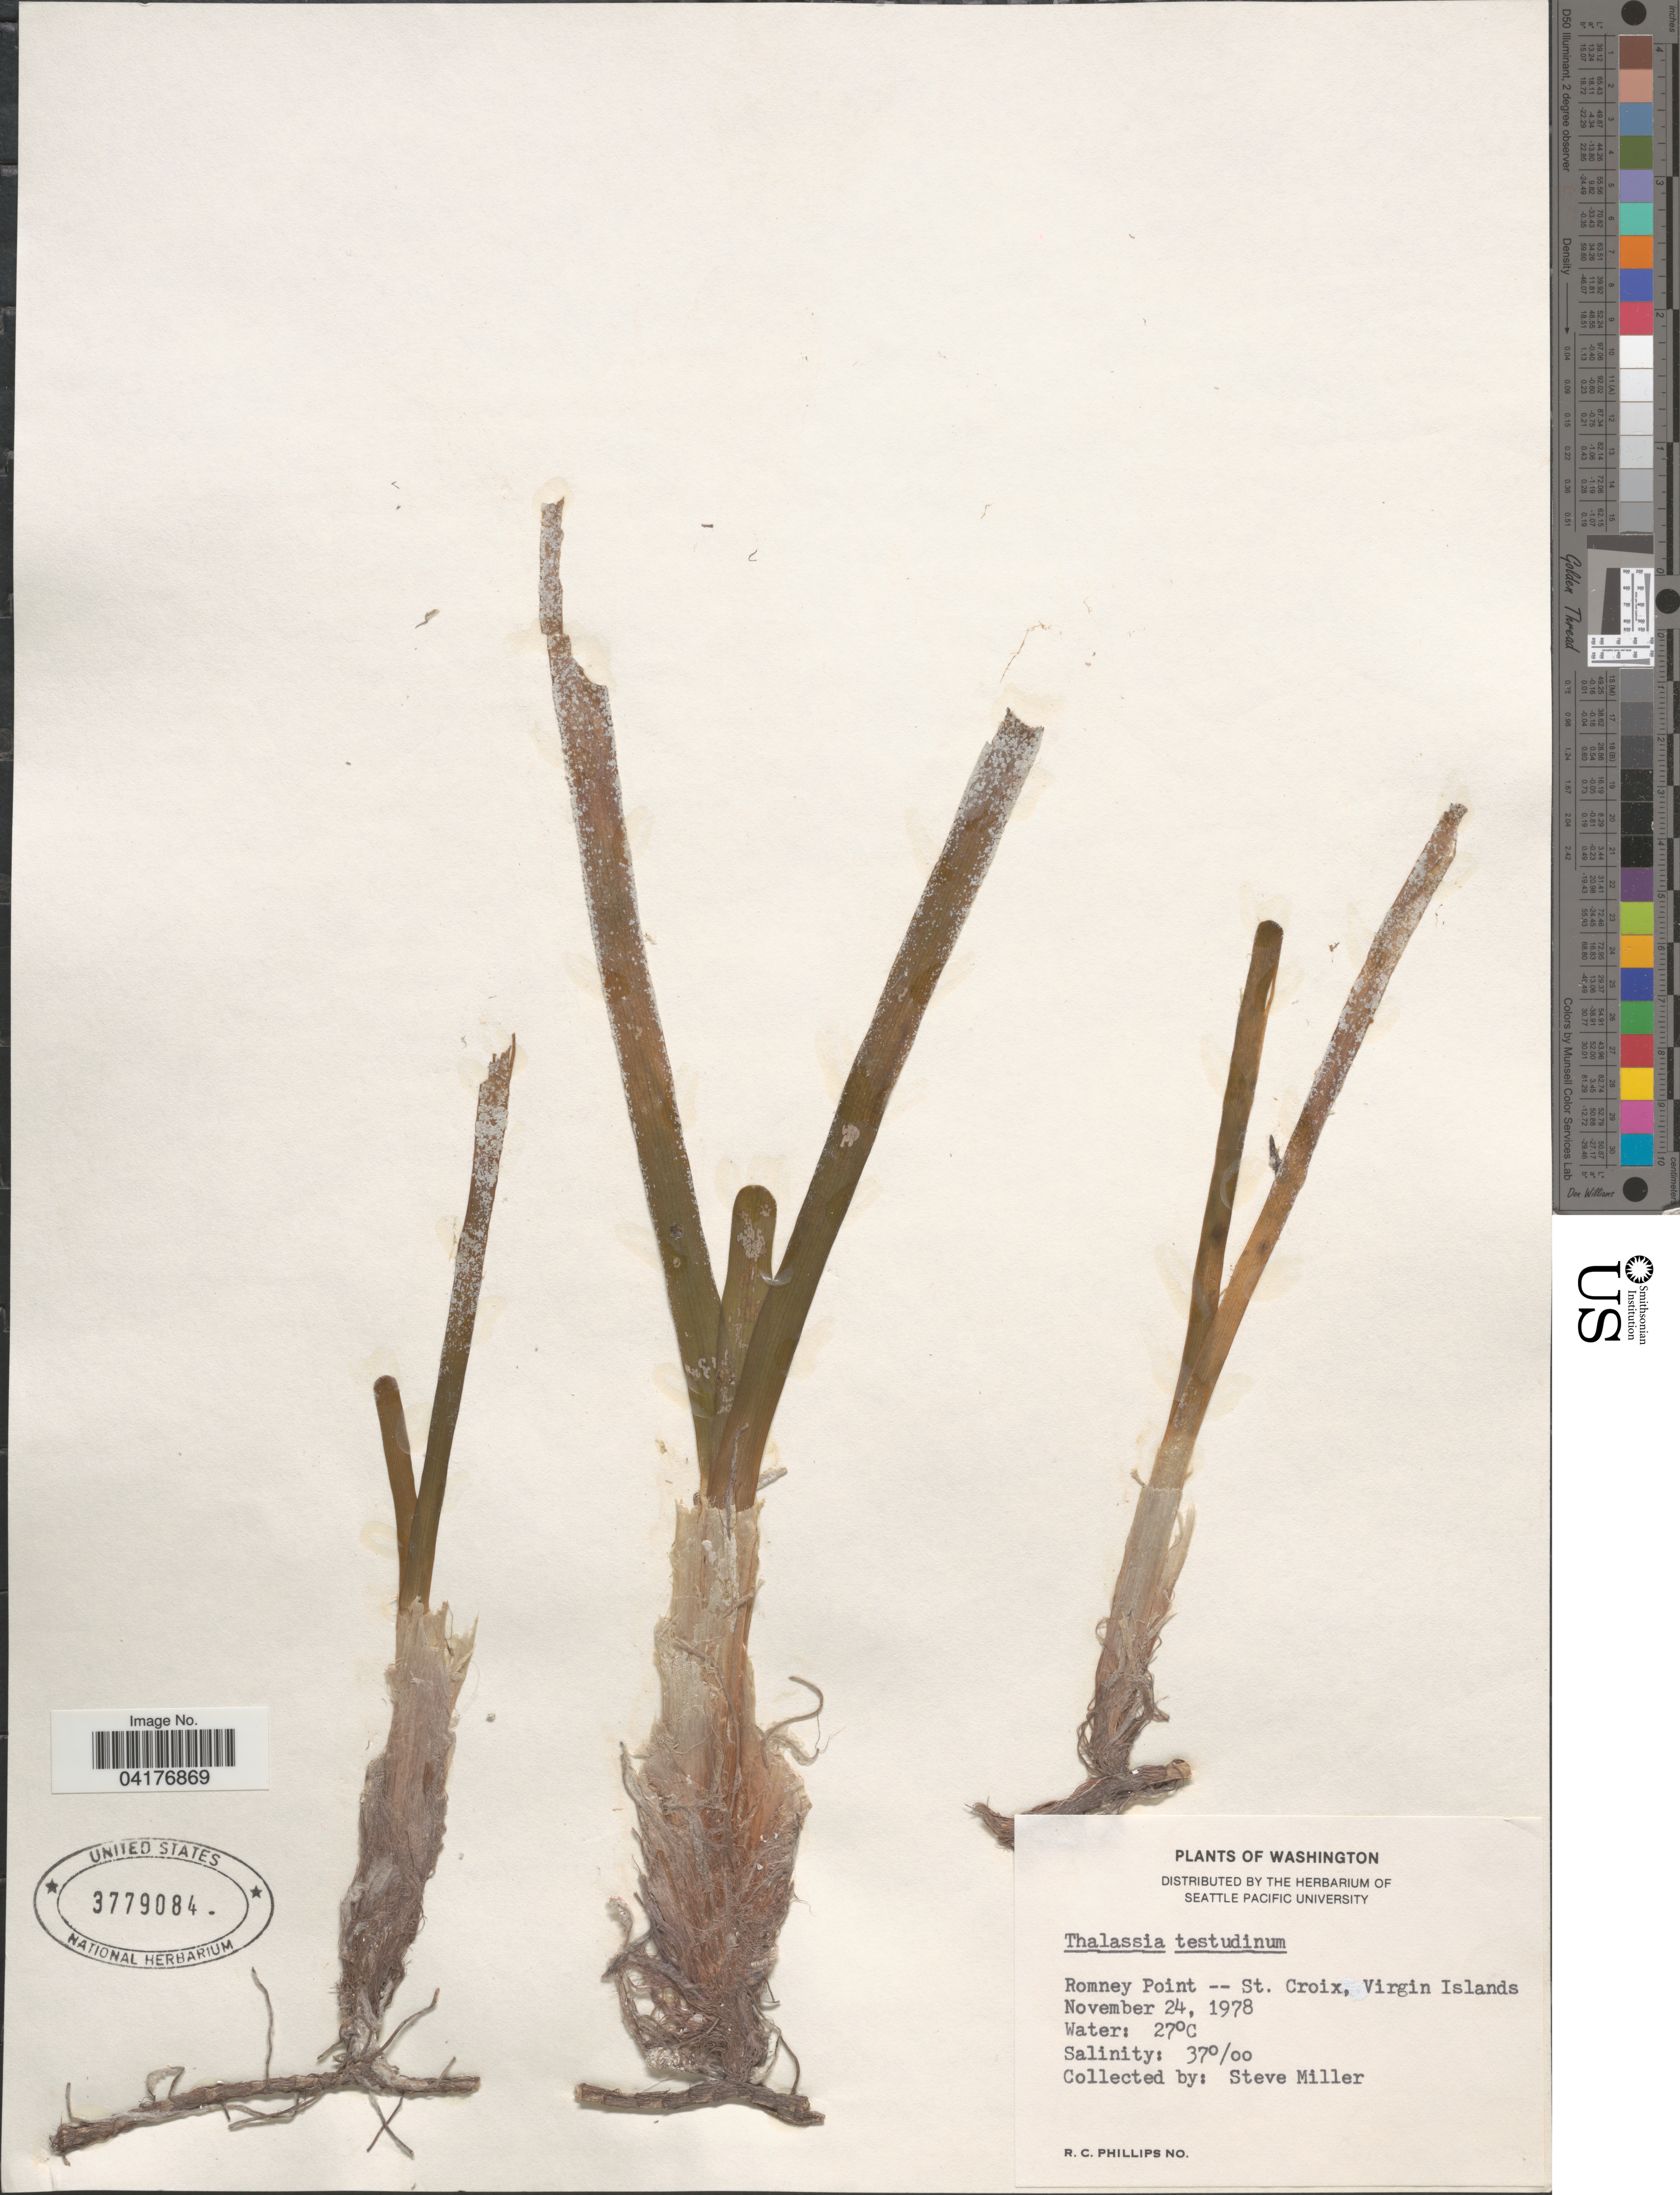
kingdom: Plantae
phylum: Tracheophyta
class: Liliopsida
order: Alismatales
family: Hydrocharitaceae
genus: Thalassia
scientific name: Thalassia testudinum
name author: Banks & Sol. ex K.D. Koenig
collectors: S. Miller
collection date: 1978-11-24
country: U.S. Virgin Islands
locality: Romney Point -- St. Croix, Virgin Islands.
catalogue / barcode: US 3779084